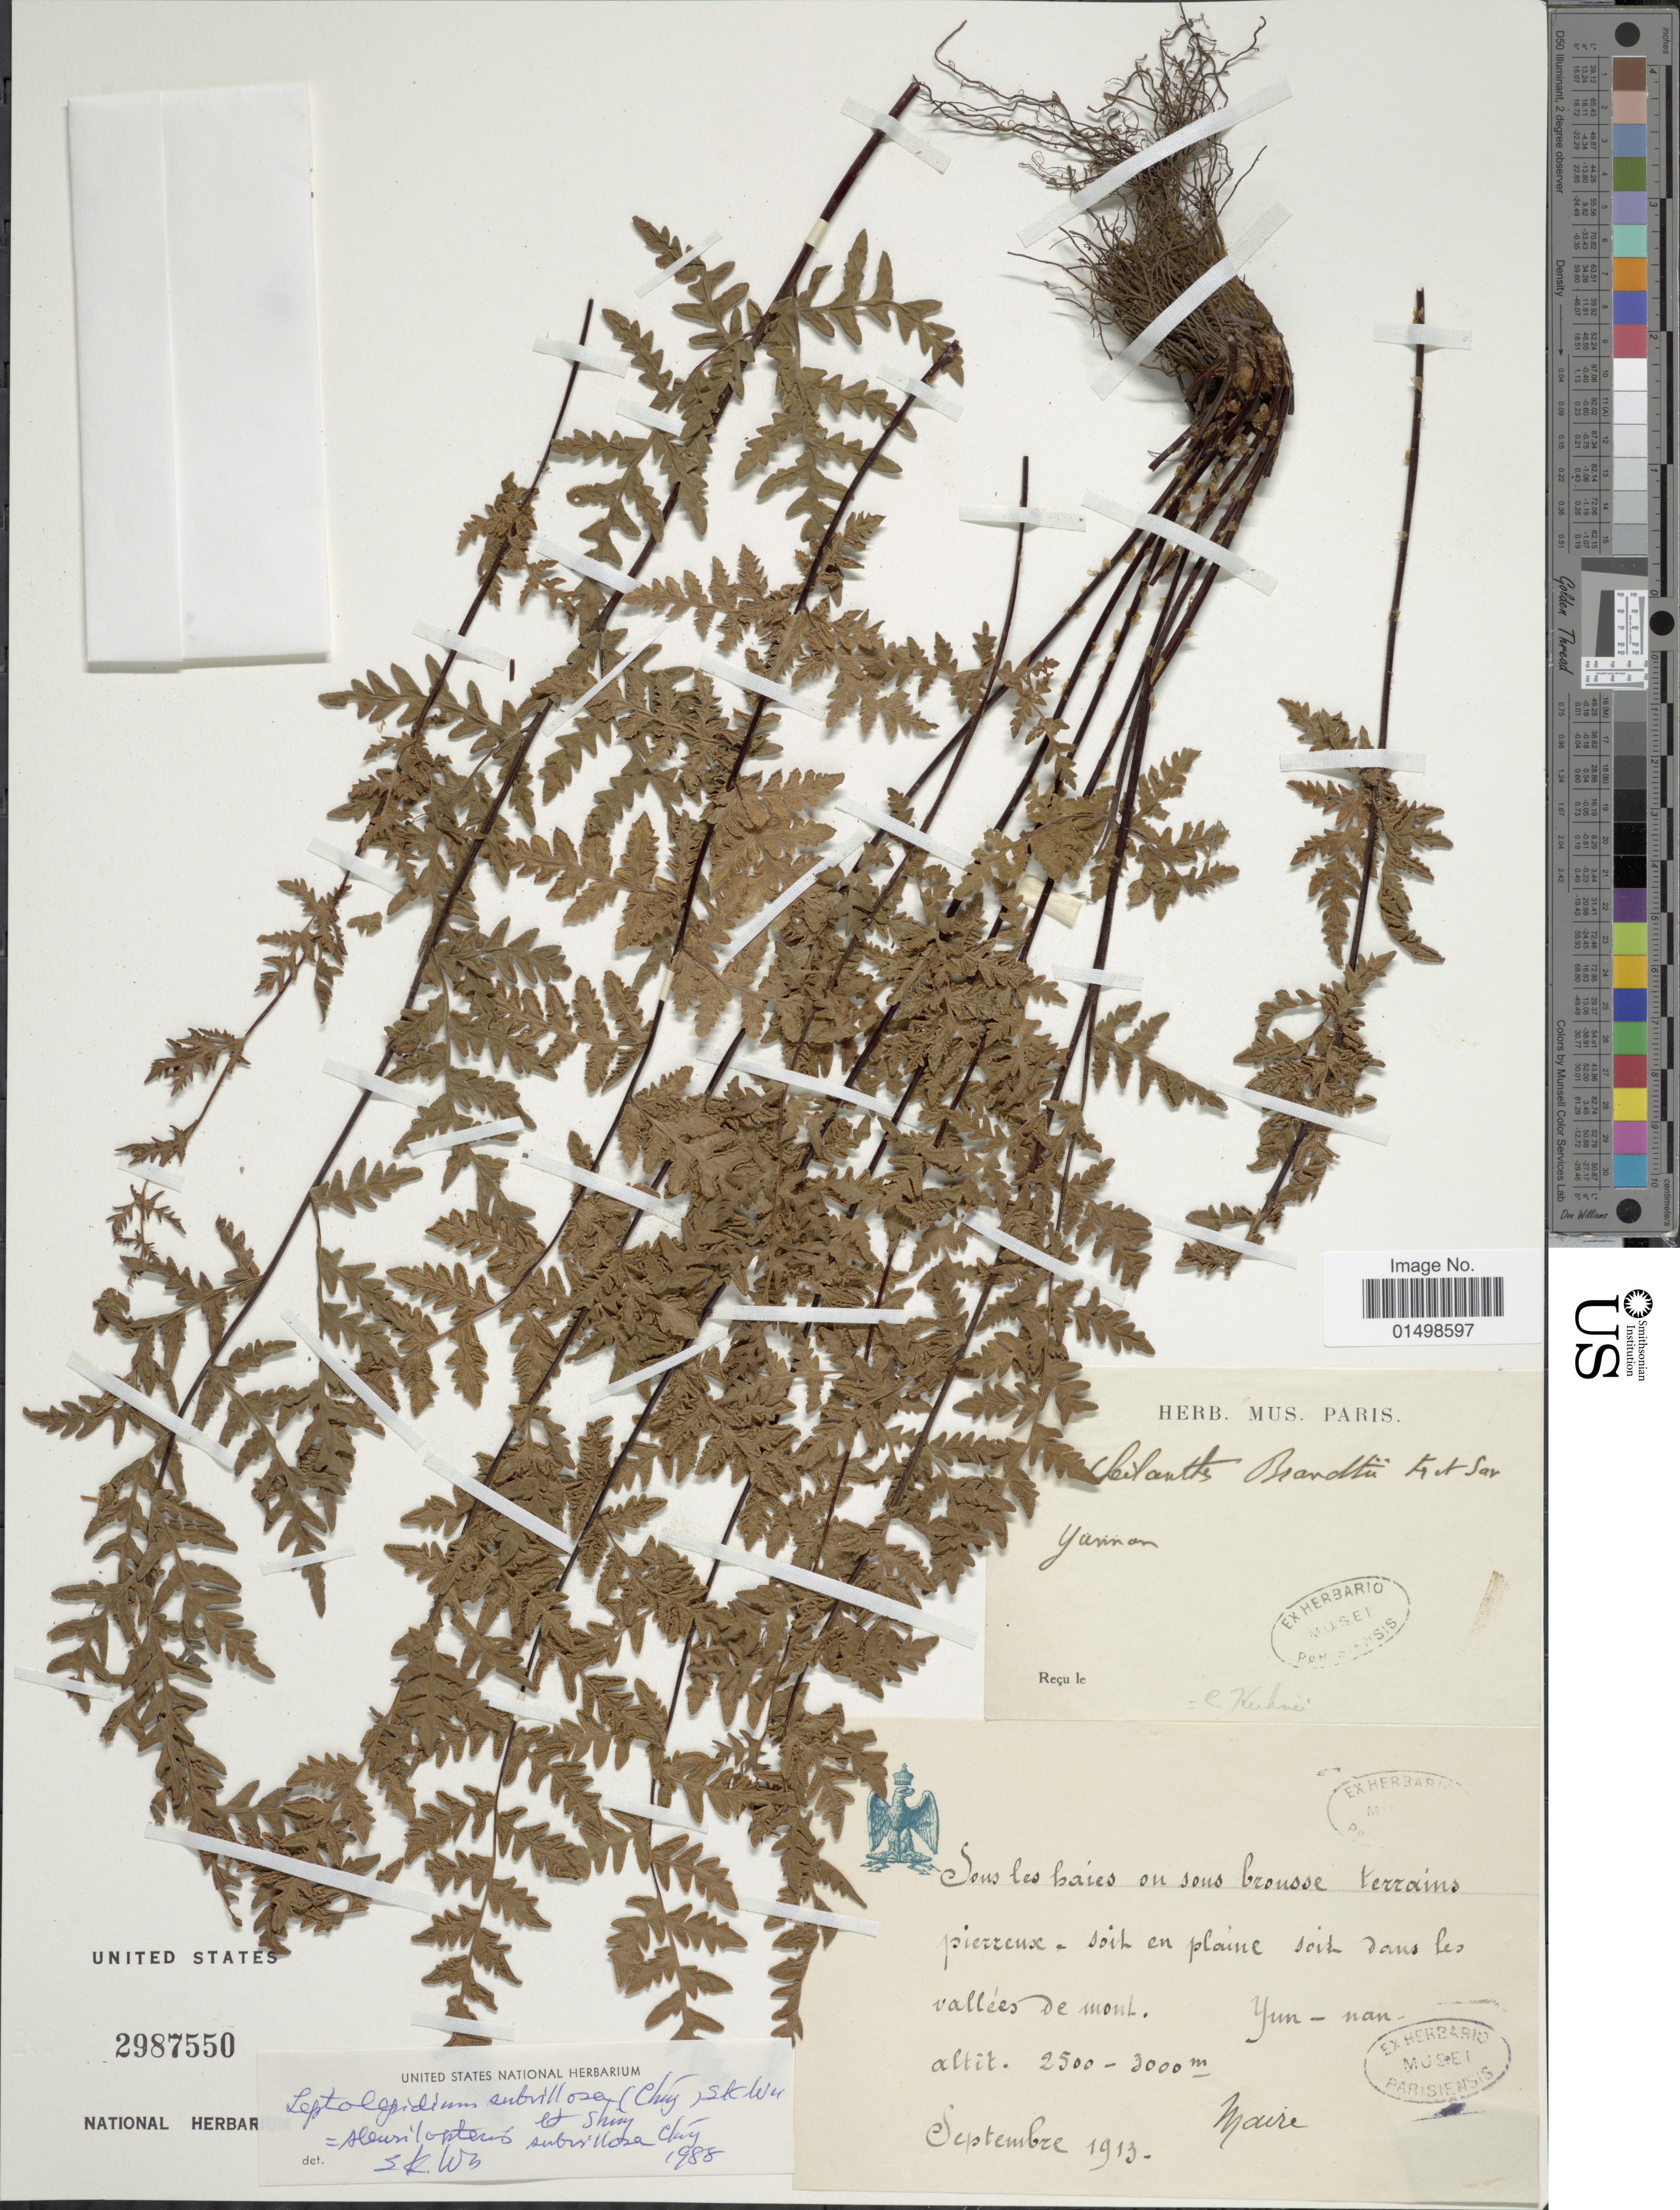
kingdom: Plantae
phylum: Tracheophyta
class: Polypodiopsida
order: Polypodiales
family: Pteridaceae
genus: Aleuritopteris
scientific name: Aleuritopteris kuhnii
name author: (Milde) Ching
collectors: Maire, --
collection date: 1913-12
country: China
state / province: Yunnan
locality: Yun-nan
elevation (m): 2500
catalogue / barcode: US 2987550